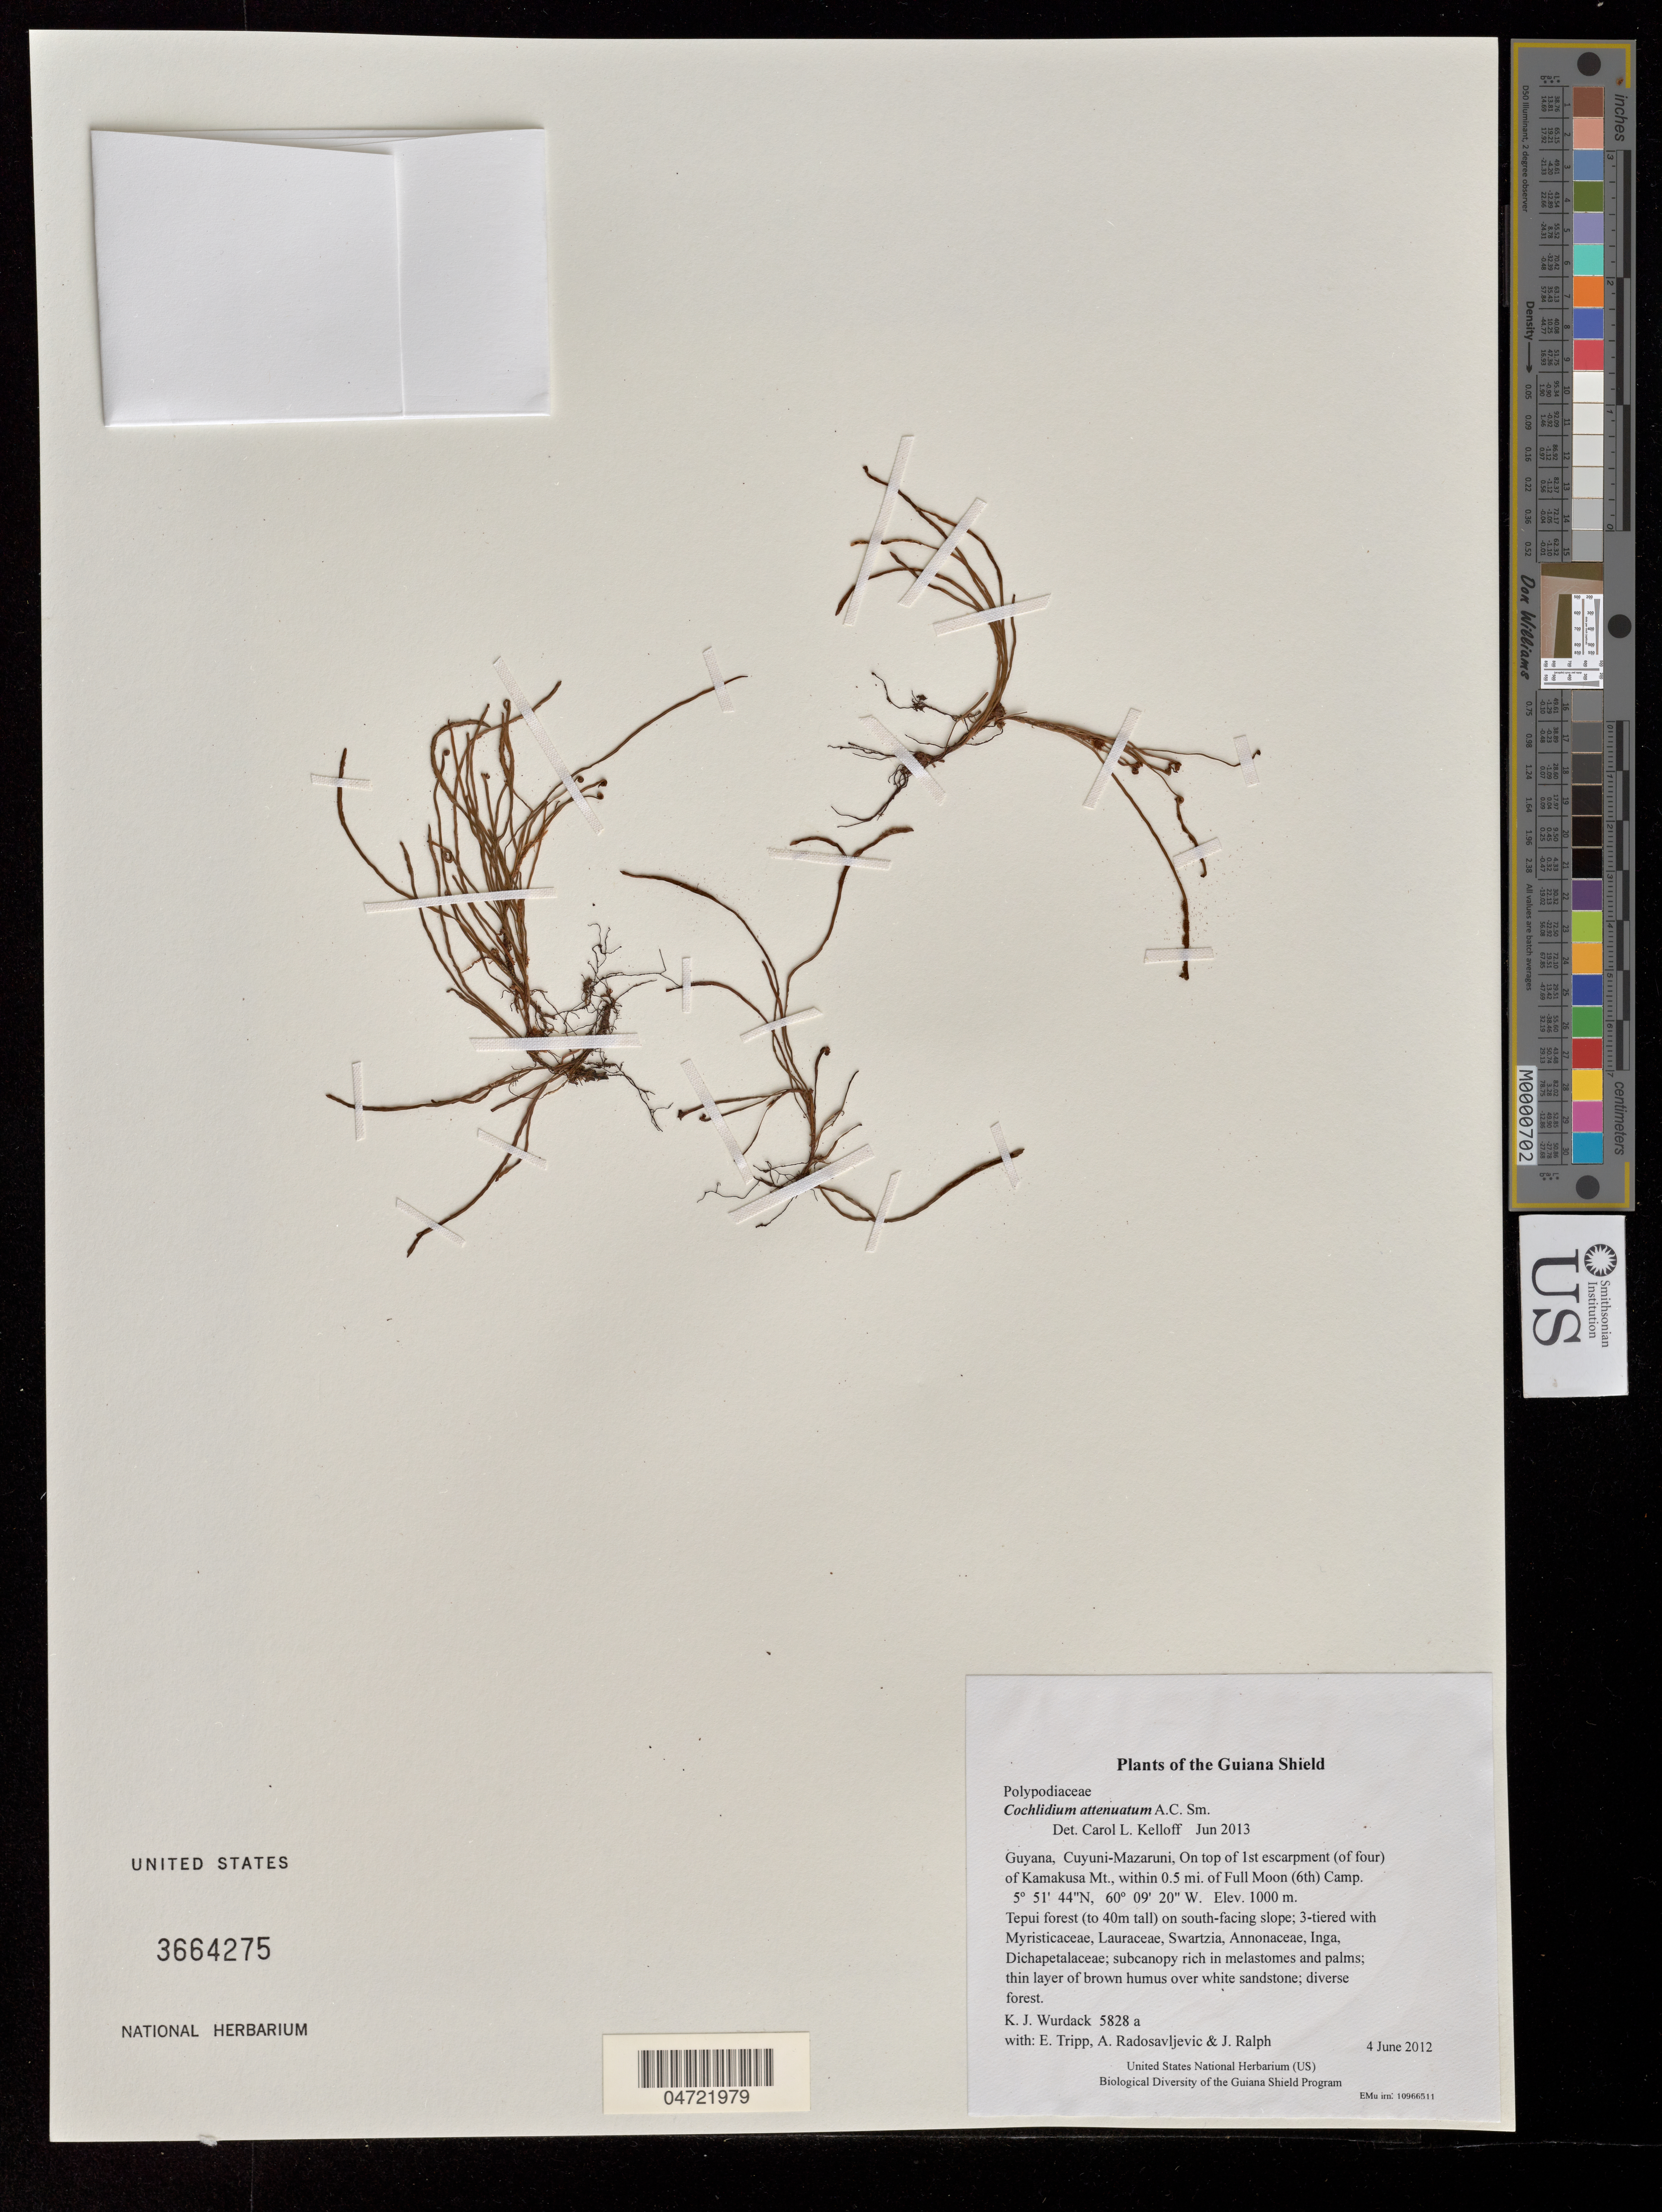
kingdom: Plantae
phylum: Tracheophyta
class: Polypodiopsida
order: Polypodiales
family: Polypodiaceae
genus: Cochlidium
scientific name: Cochlidium attenuatum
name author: A.C. Sm.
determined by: Kelloff, Carol L., (US), Smithsonian Institution - National Museum of Natural History (UNITED STATES)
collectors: K. Wurdack, E. Tripp, A. Radosavljevic & J. Ralph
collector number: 5828 a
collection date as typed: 4 June 2012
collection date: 2012-06-04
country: Guyana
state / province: Cuyuni-Mazaruni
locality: On top of 1st escarpment (of four) of Kamakusa Mt., within 0.5 mi. of Full Moon (6th) Camp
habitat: Tepui forest (to 40m tall) on south-facing slope; 3-tiered with Myristicaceae, Lauraceae, Swartzia, Annonaceae, Inga, Dichapetalaceae; subcanopy rich in melastomes and palms; thin layer of brown humus over white sandstone; diverse forest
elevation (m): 1000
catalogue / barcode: US 3664275